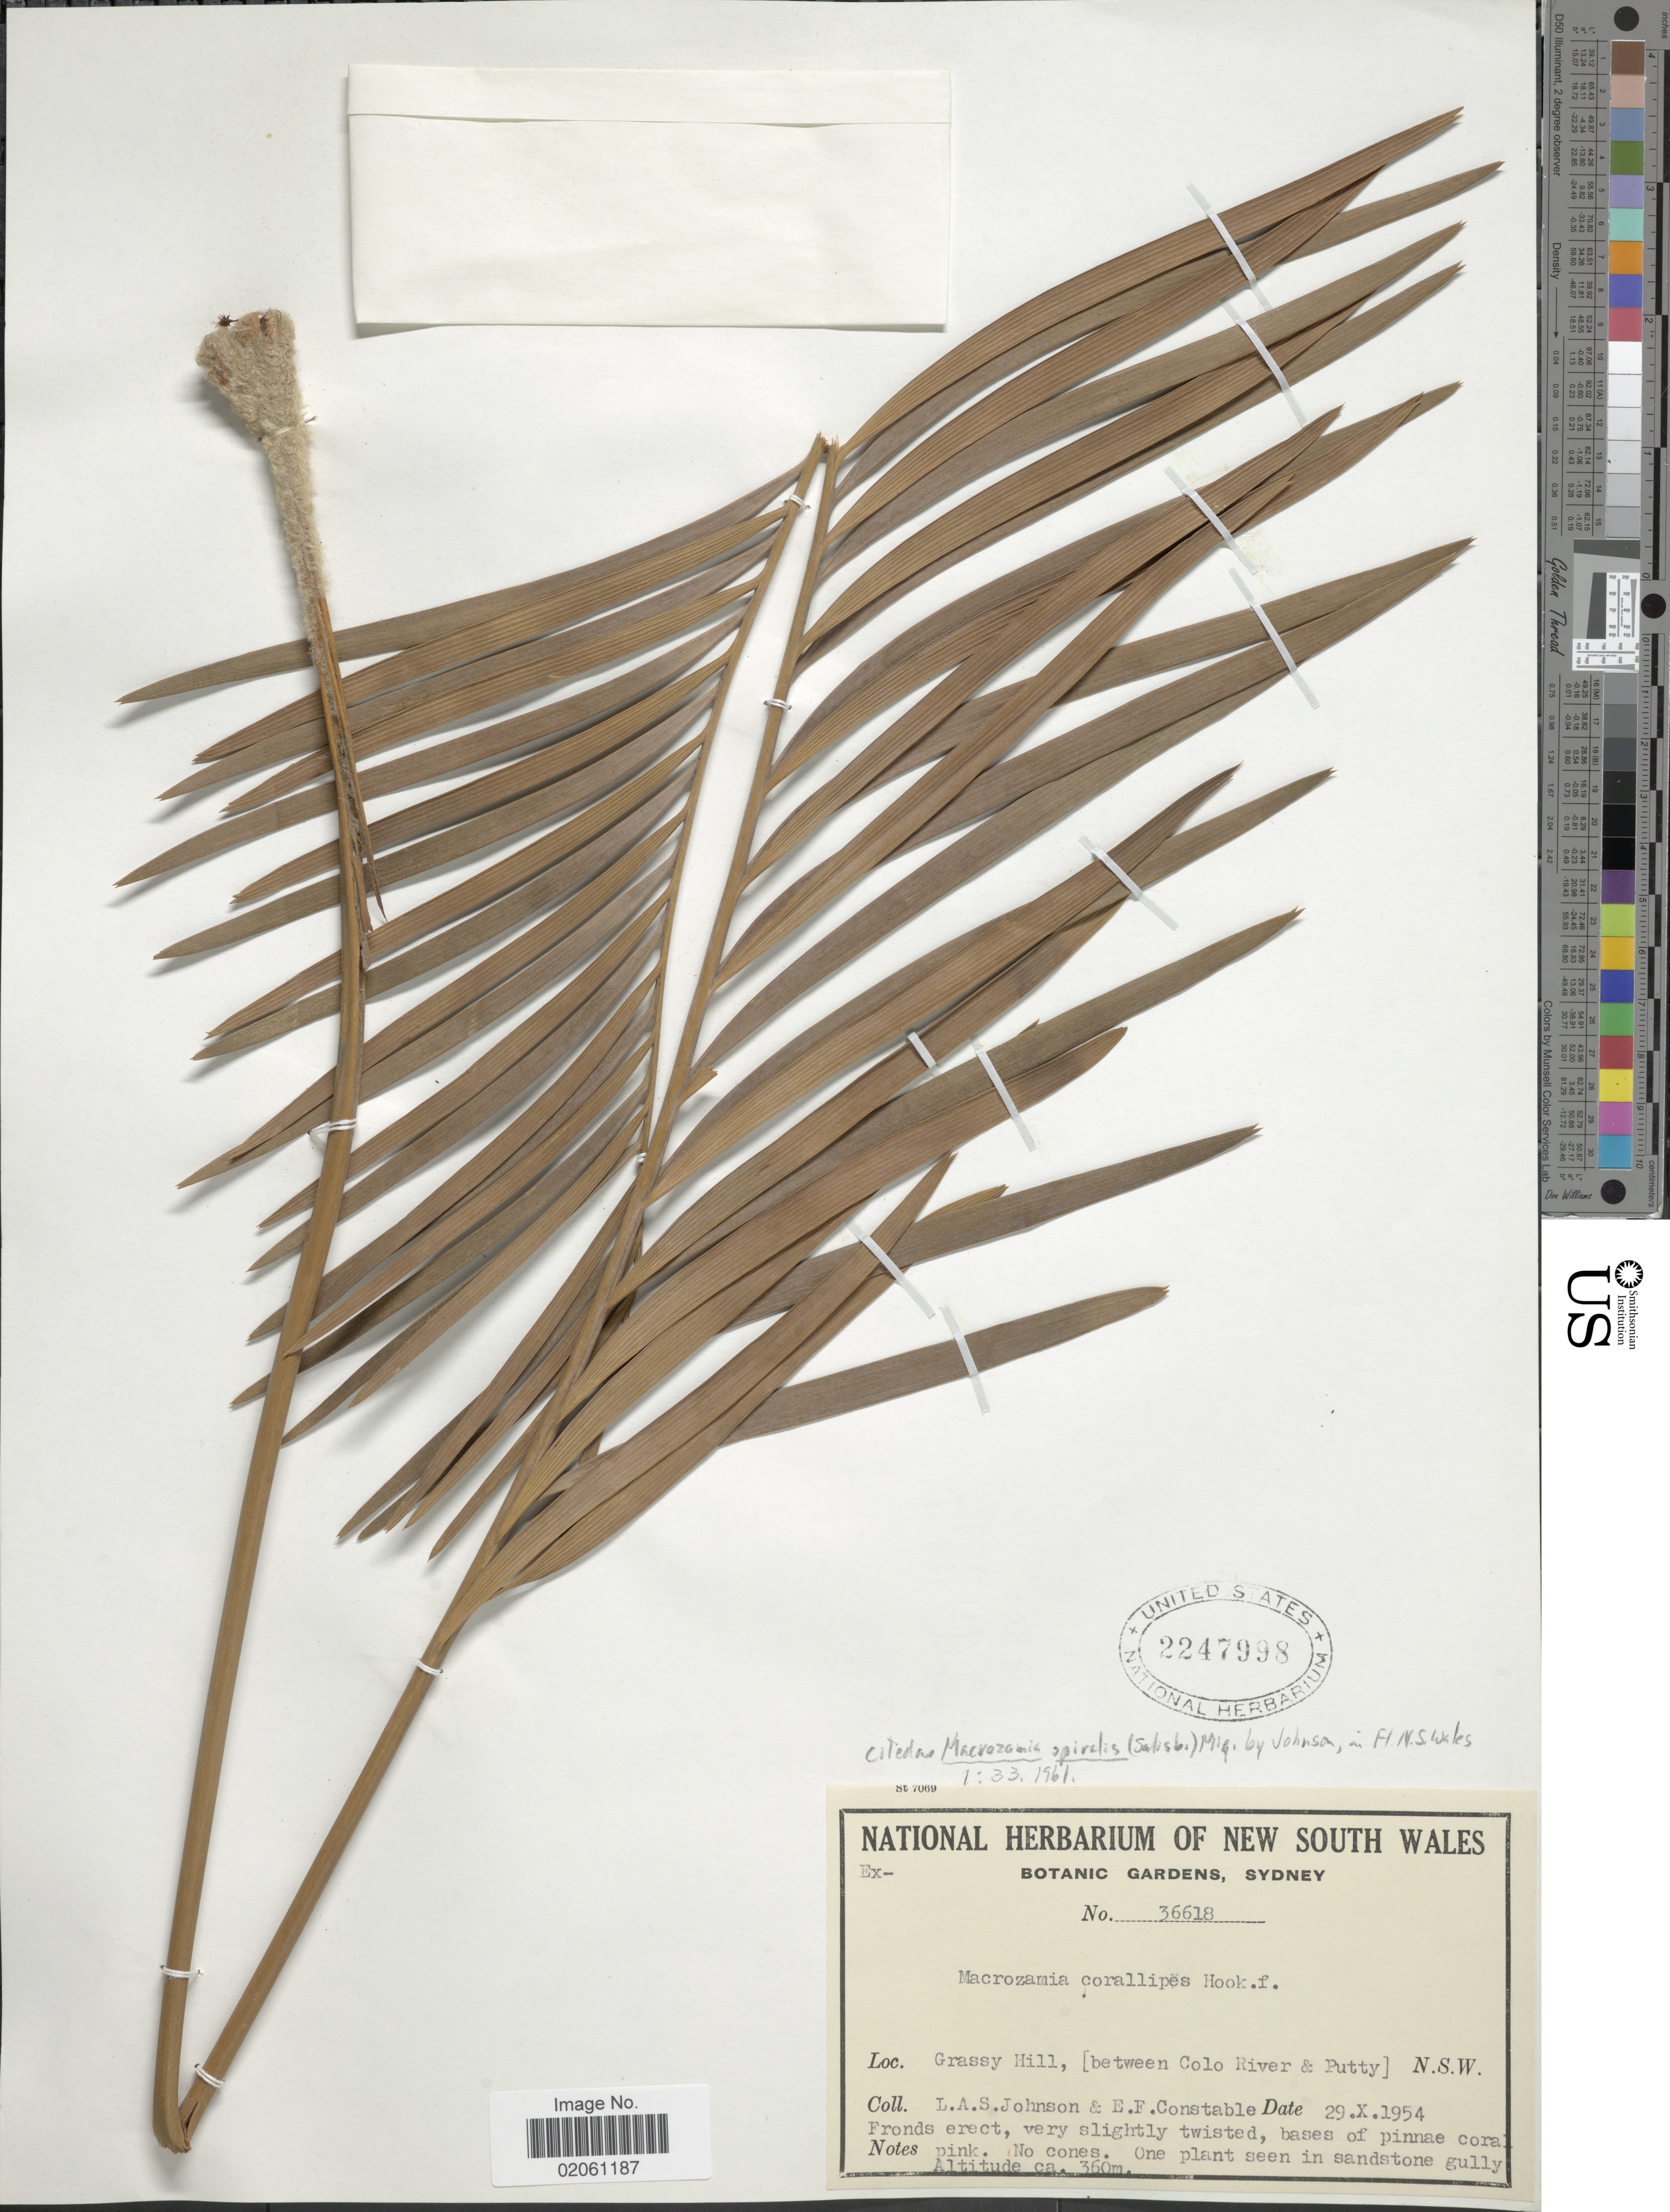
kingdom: Plantae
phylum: Tracheophyta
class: Cycadopsida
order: Cycadales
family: Zamiaceae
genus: Macrozamia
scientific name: Macrozamia spiralis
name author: (Salisb.) Miq.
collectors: L. Johnson & E. F. Constable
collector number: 36618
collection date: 1954-10-29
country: Australia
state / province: New South Wales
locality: Between Colo River & Putty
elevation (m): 360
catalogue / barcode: US 2247998